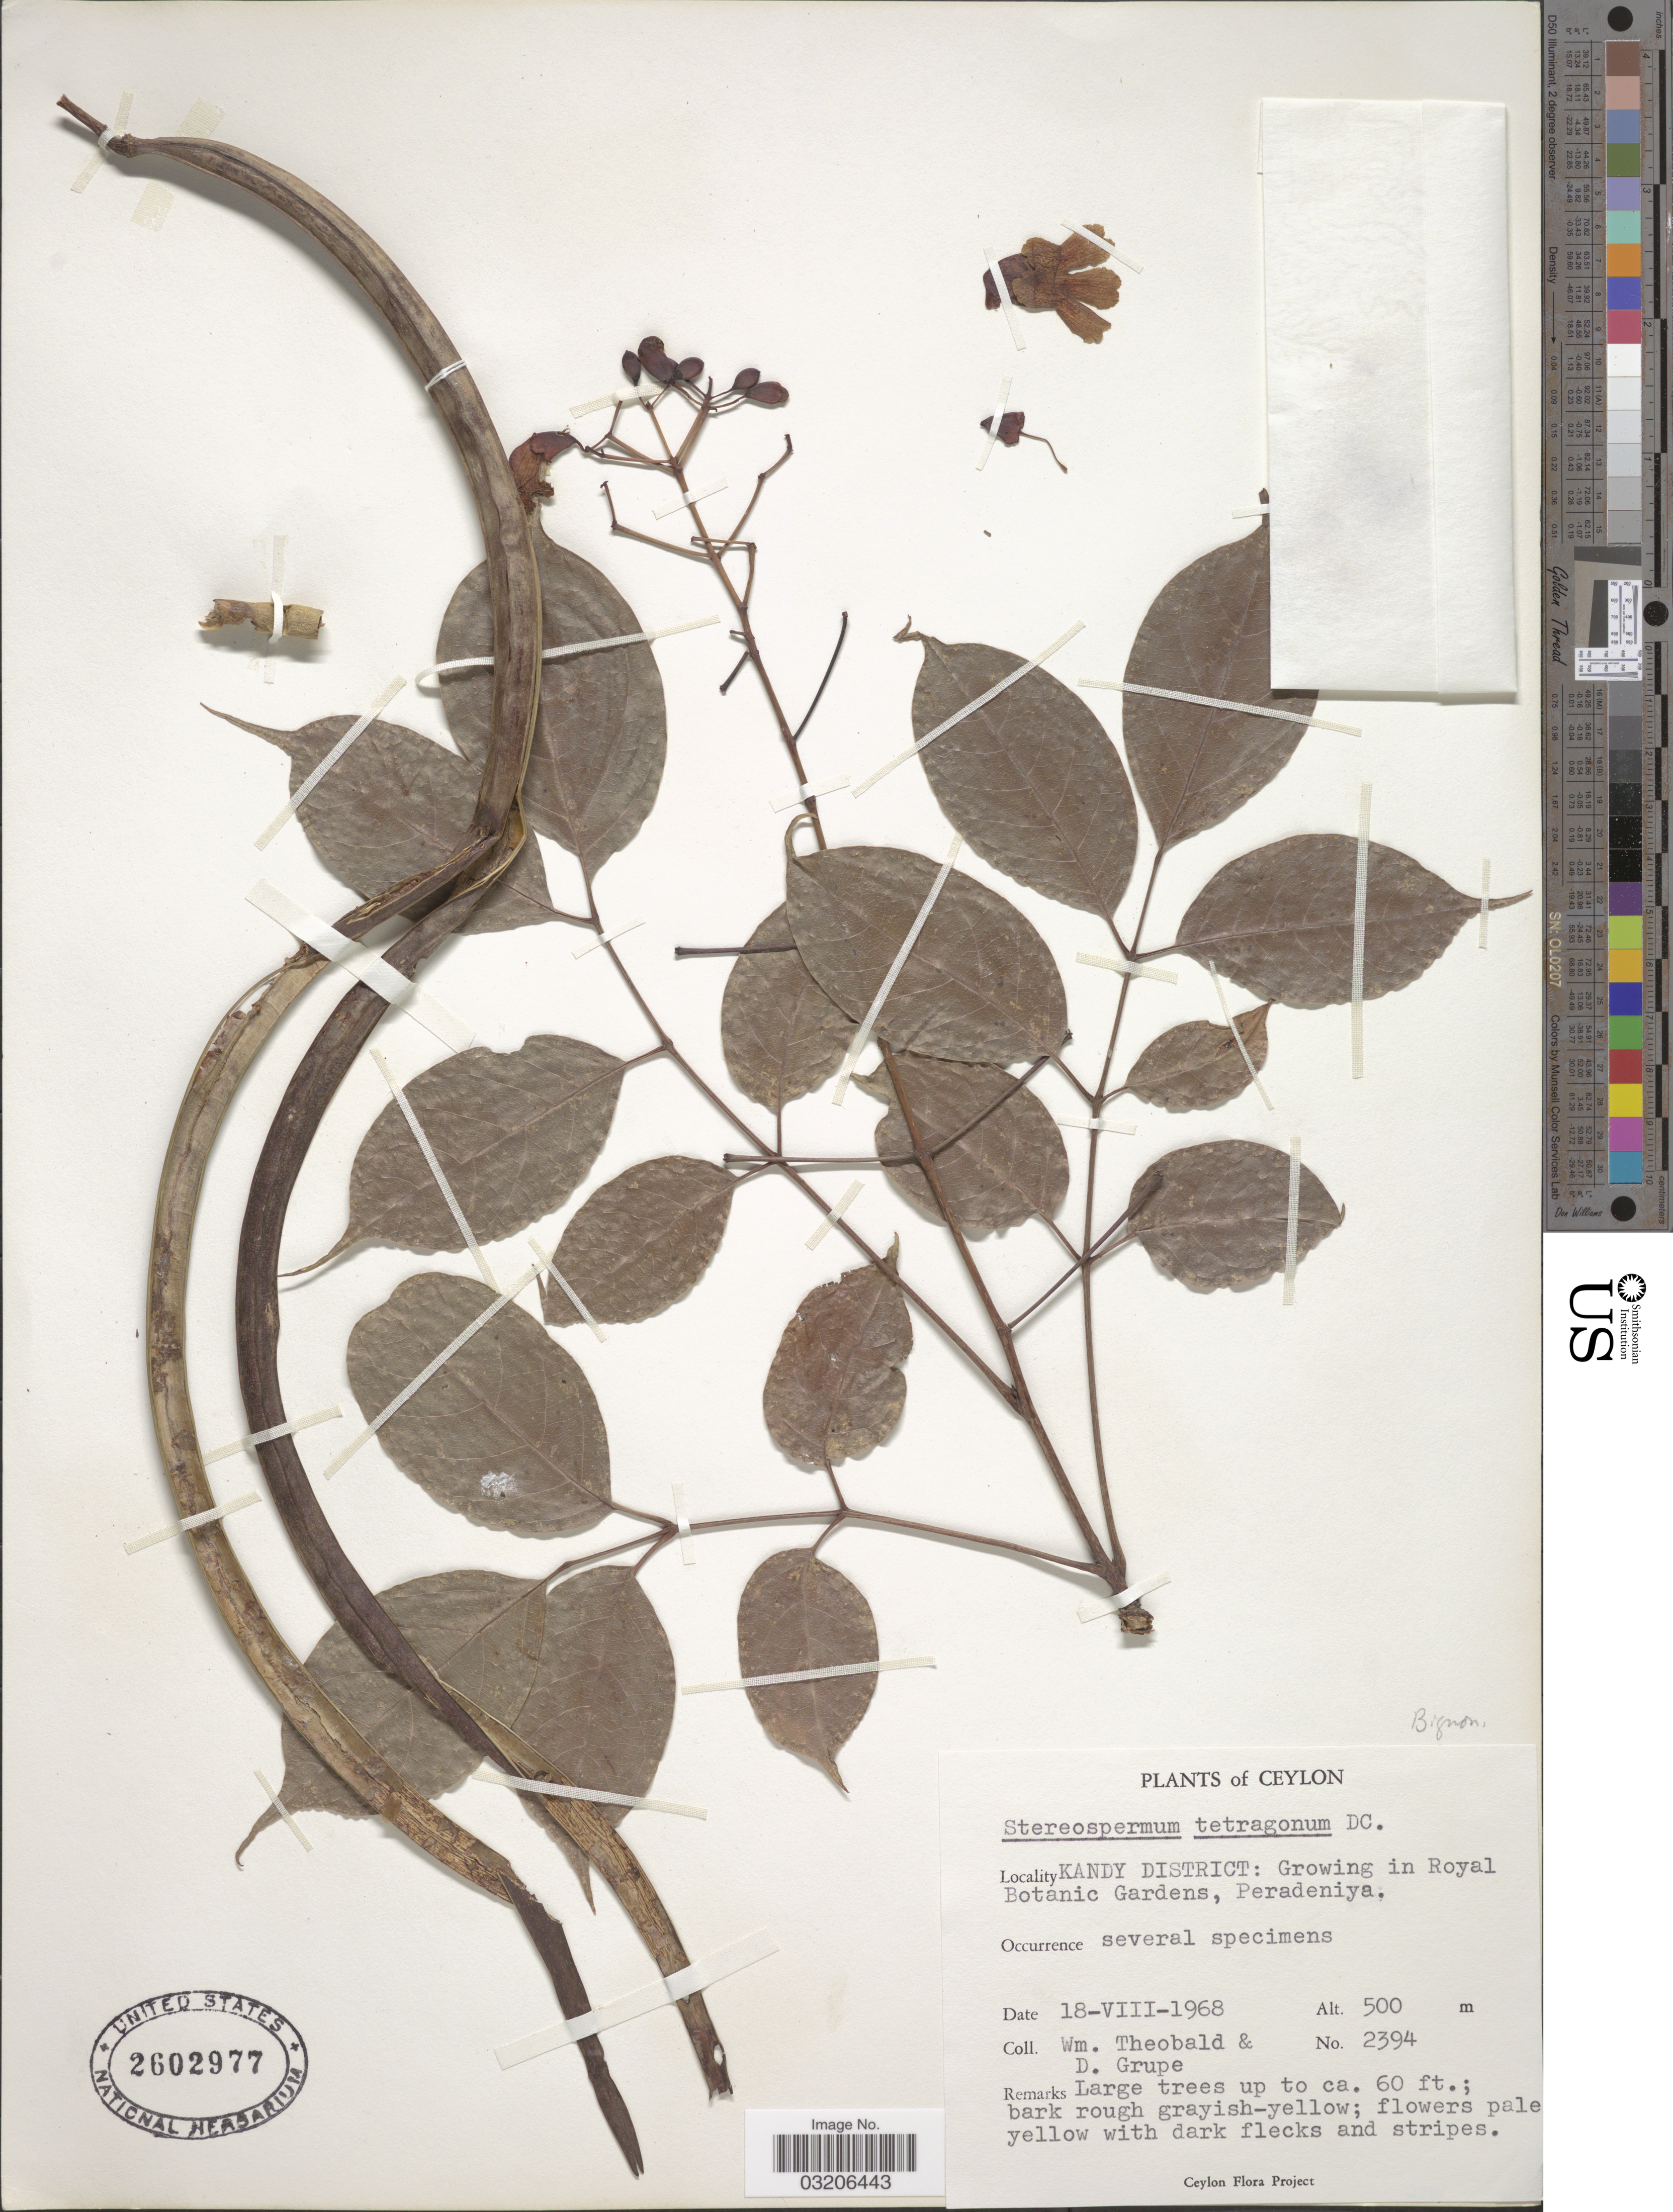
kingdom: Plantae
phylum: Tracheophyta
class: Magnoliopsida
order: Lamiales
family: Bignoniaceae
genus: Stereospermum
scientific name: Stereospermum tetragonum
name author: DC.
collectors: W. Theobald & D. Grupe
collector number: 2394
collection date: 1968-08-18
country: Sri Lanka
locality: Ceylon. Kandy District: Growing in Royal Botanic Gardens, Peradeniya.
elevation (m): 500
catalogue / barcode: US 2602977